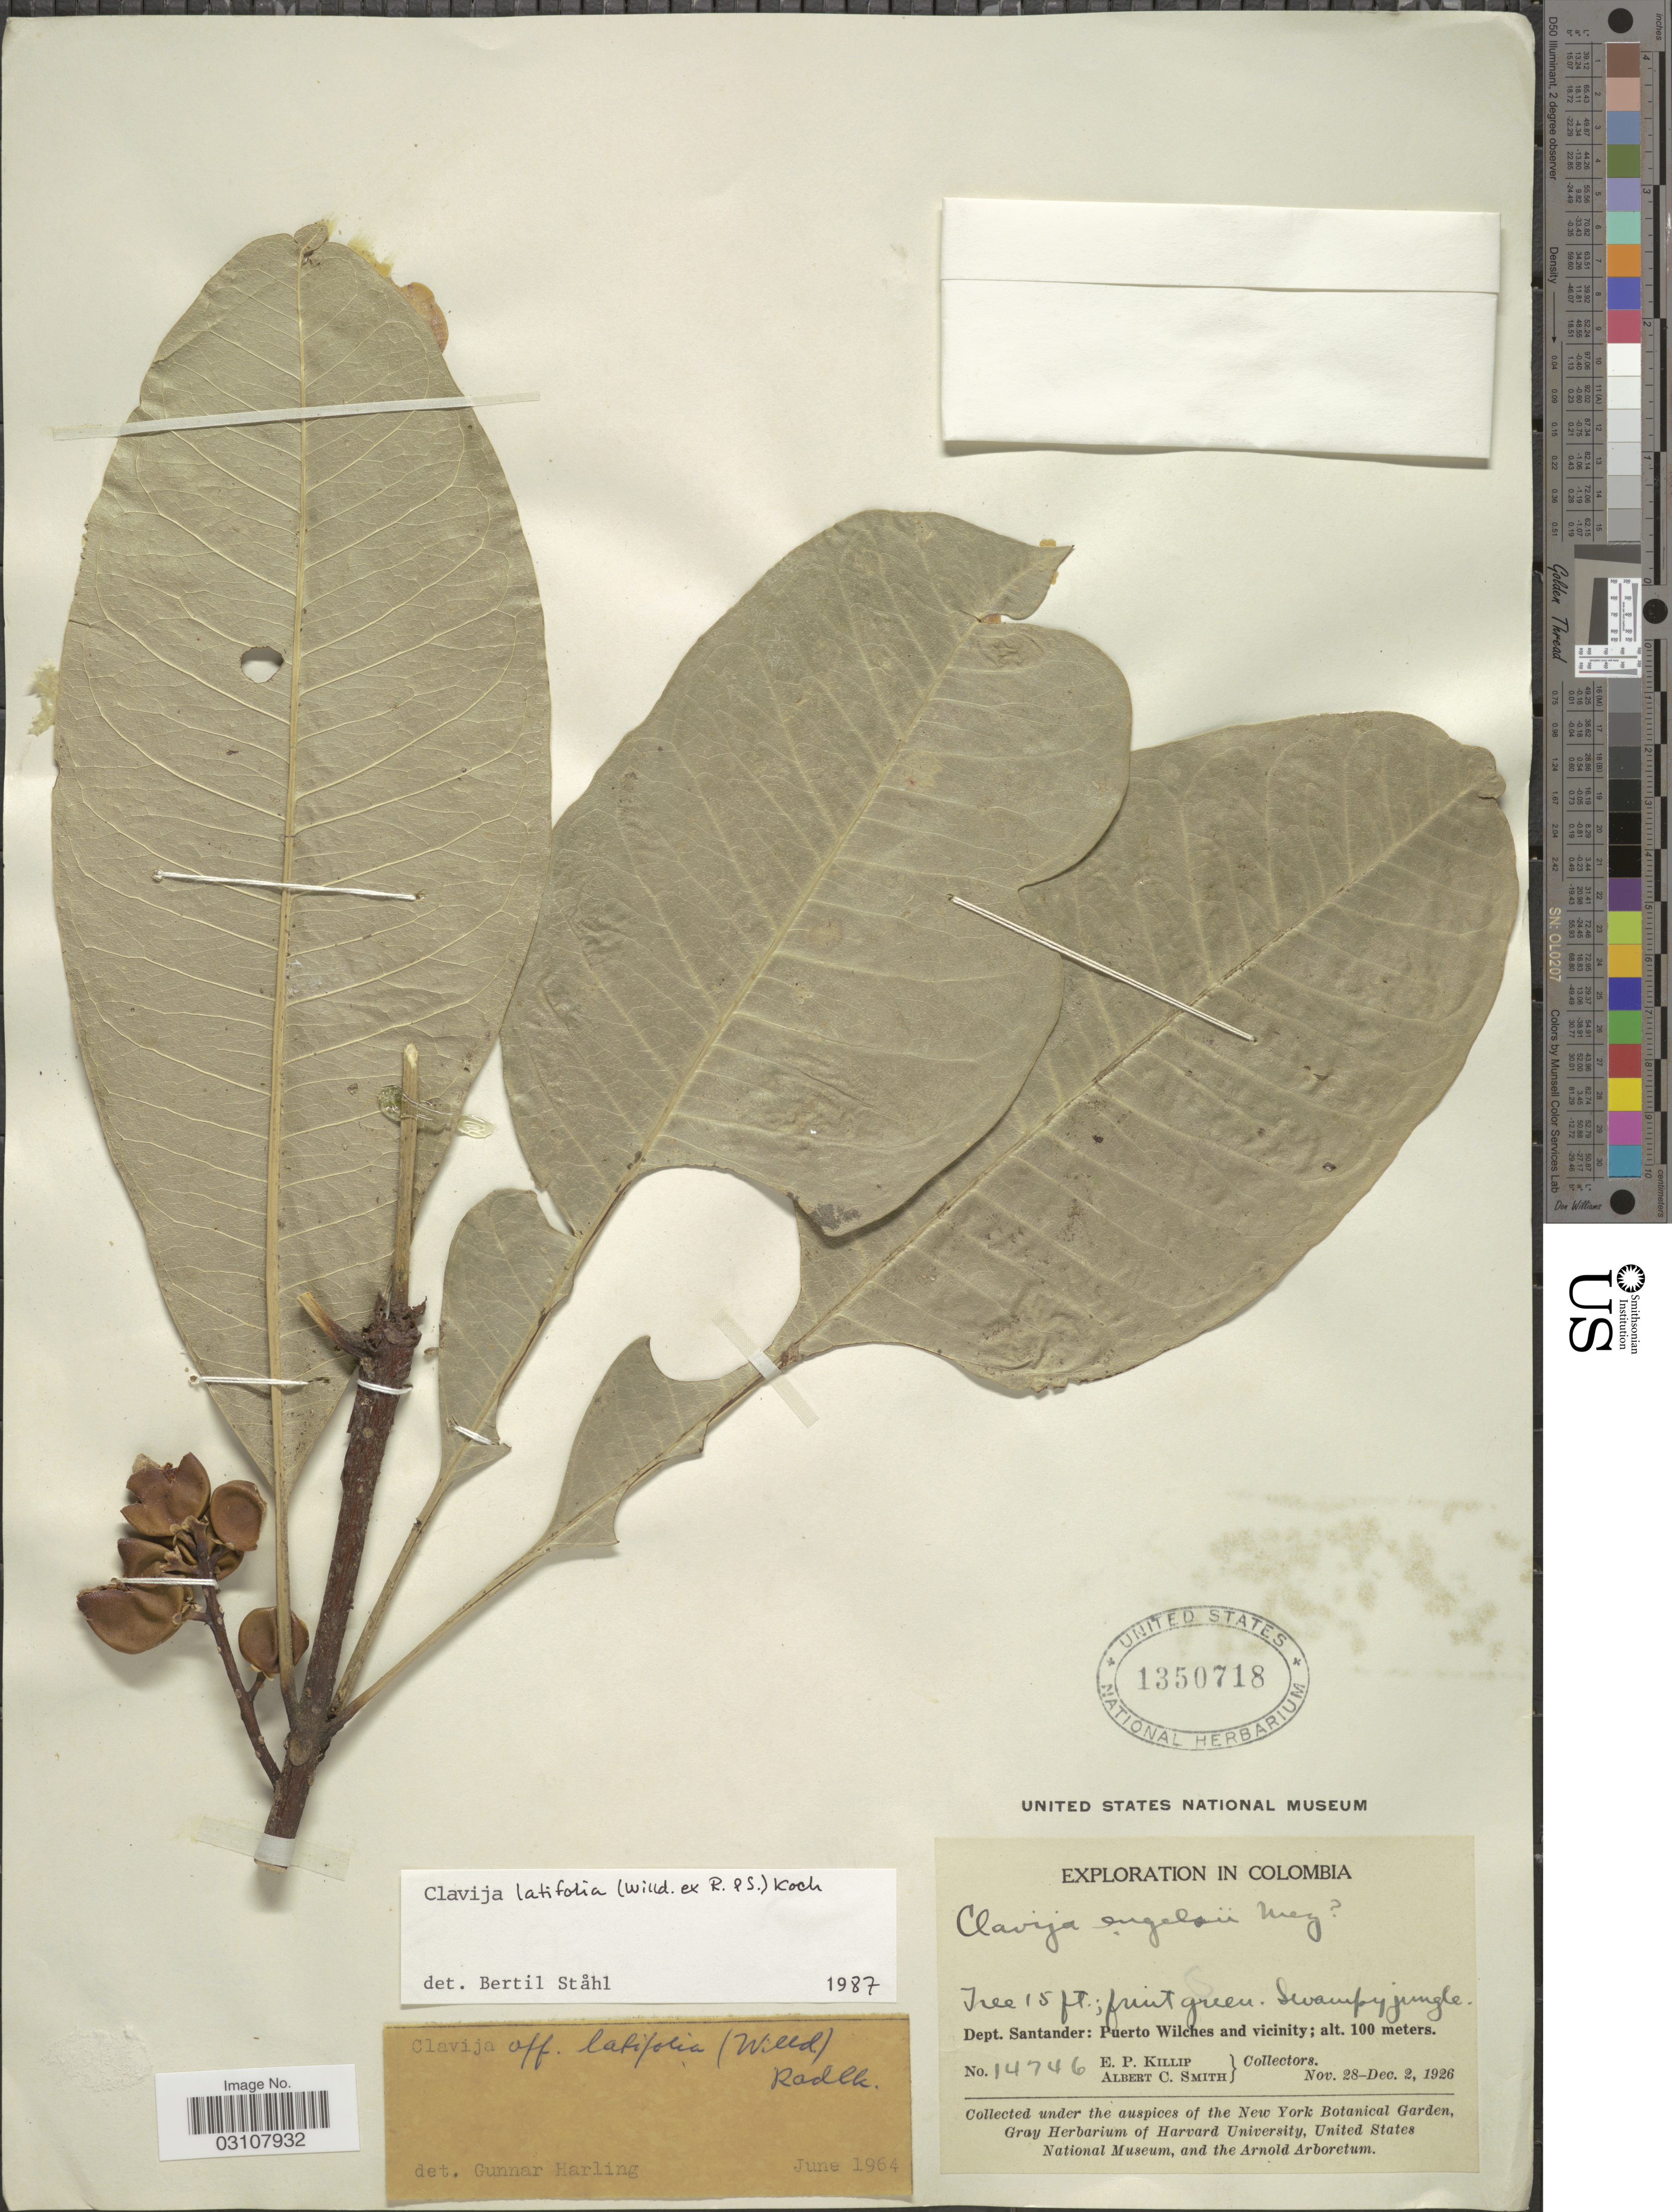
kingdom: Plantae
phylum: Tracheophyta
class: Magnoliopsida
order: Ericales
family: Primulaceae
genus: Clavija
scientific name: Clavija latifolia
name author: (Willd. ex Roem. & Schult.) K. Koch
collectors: E. P. Killip & A. C. Smith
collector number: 14746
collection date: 1926-11-28/1926-12-02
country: Colombia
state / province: Santander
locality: Dept. Santander: Puerto Wilches and vicinity.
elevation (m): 100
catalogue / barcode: US 1350718